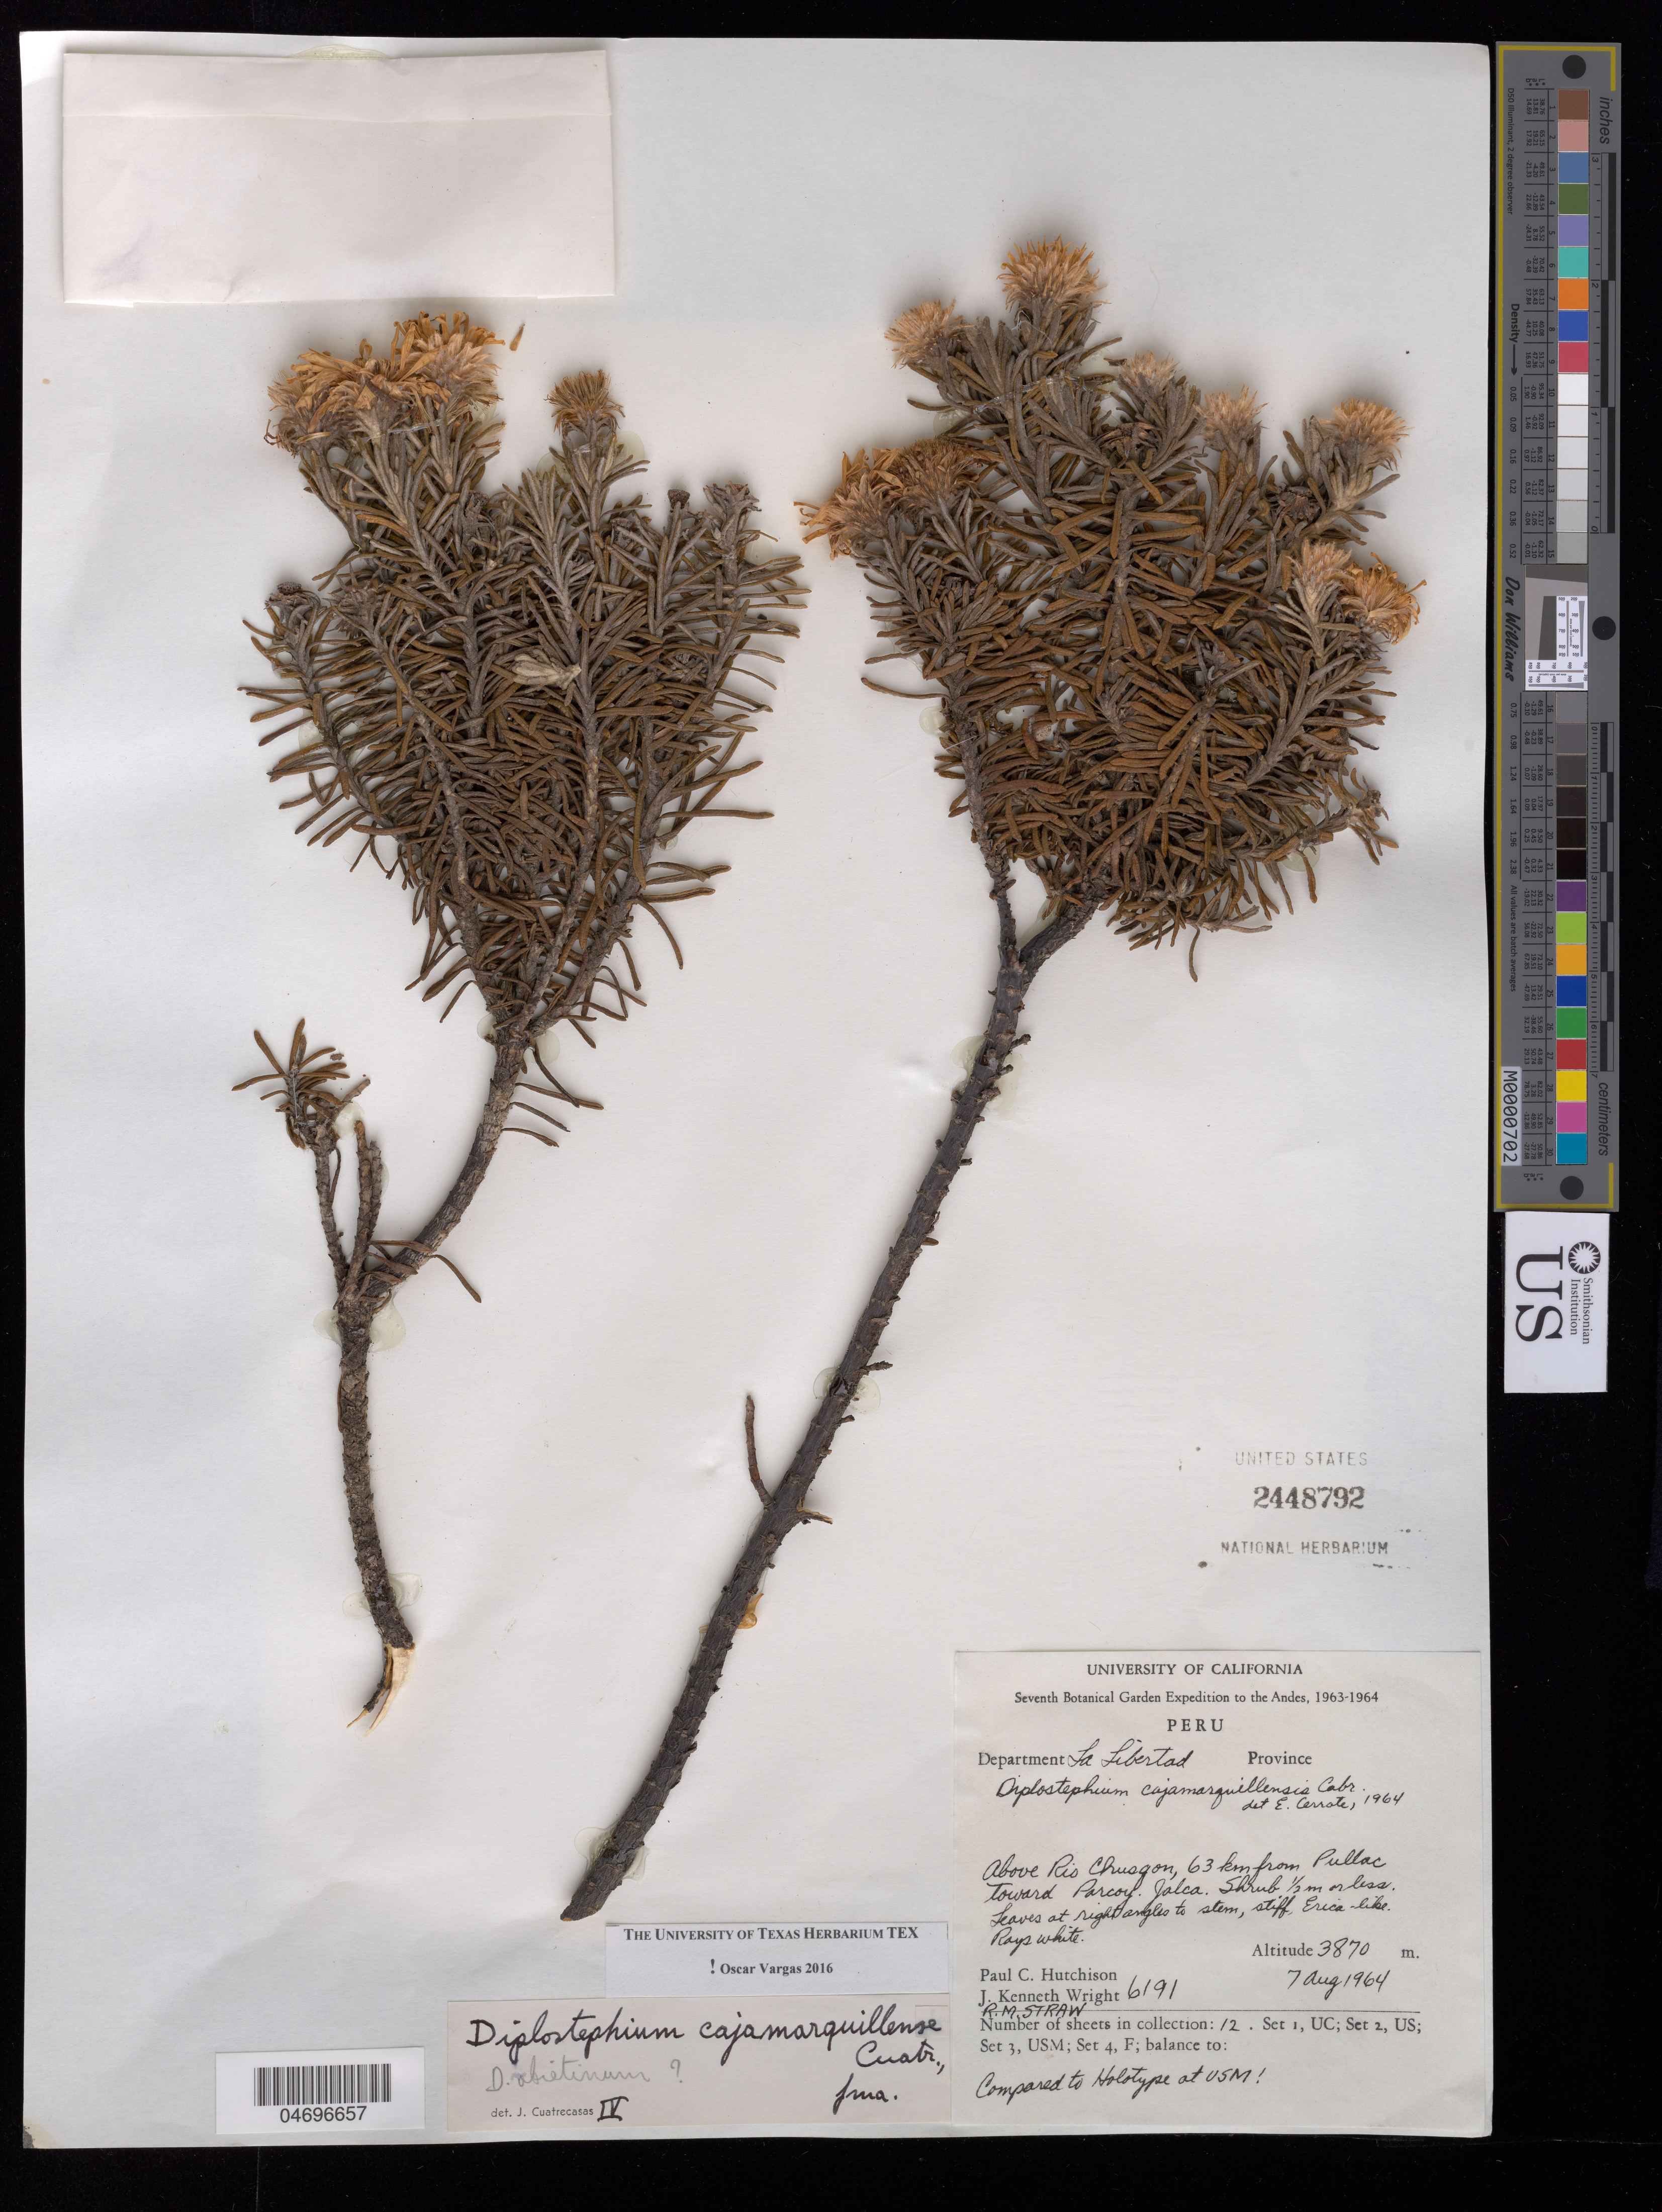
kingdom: Plantae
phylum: Tracheophyta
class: Magnoliopsida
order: Asterales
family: Asteraceae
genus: Diplostephium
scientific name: Diplostephium cajamarquillense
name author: Cuatrec.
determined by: Vargas, Oscar M.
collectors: P. C. Hutchison, J. K. Wright & R. M. Straw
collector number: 6191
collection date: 1964-08-07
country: Peru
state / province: La Libertad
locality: Above Rio Chusgon, 63 km from Pullac Toward Oarcoy Jalca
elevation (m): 3870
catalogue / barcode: US 2448792